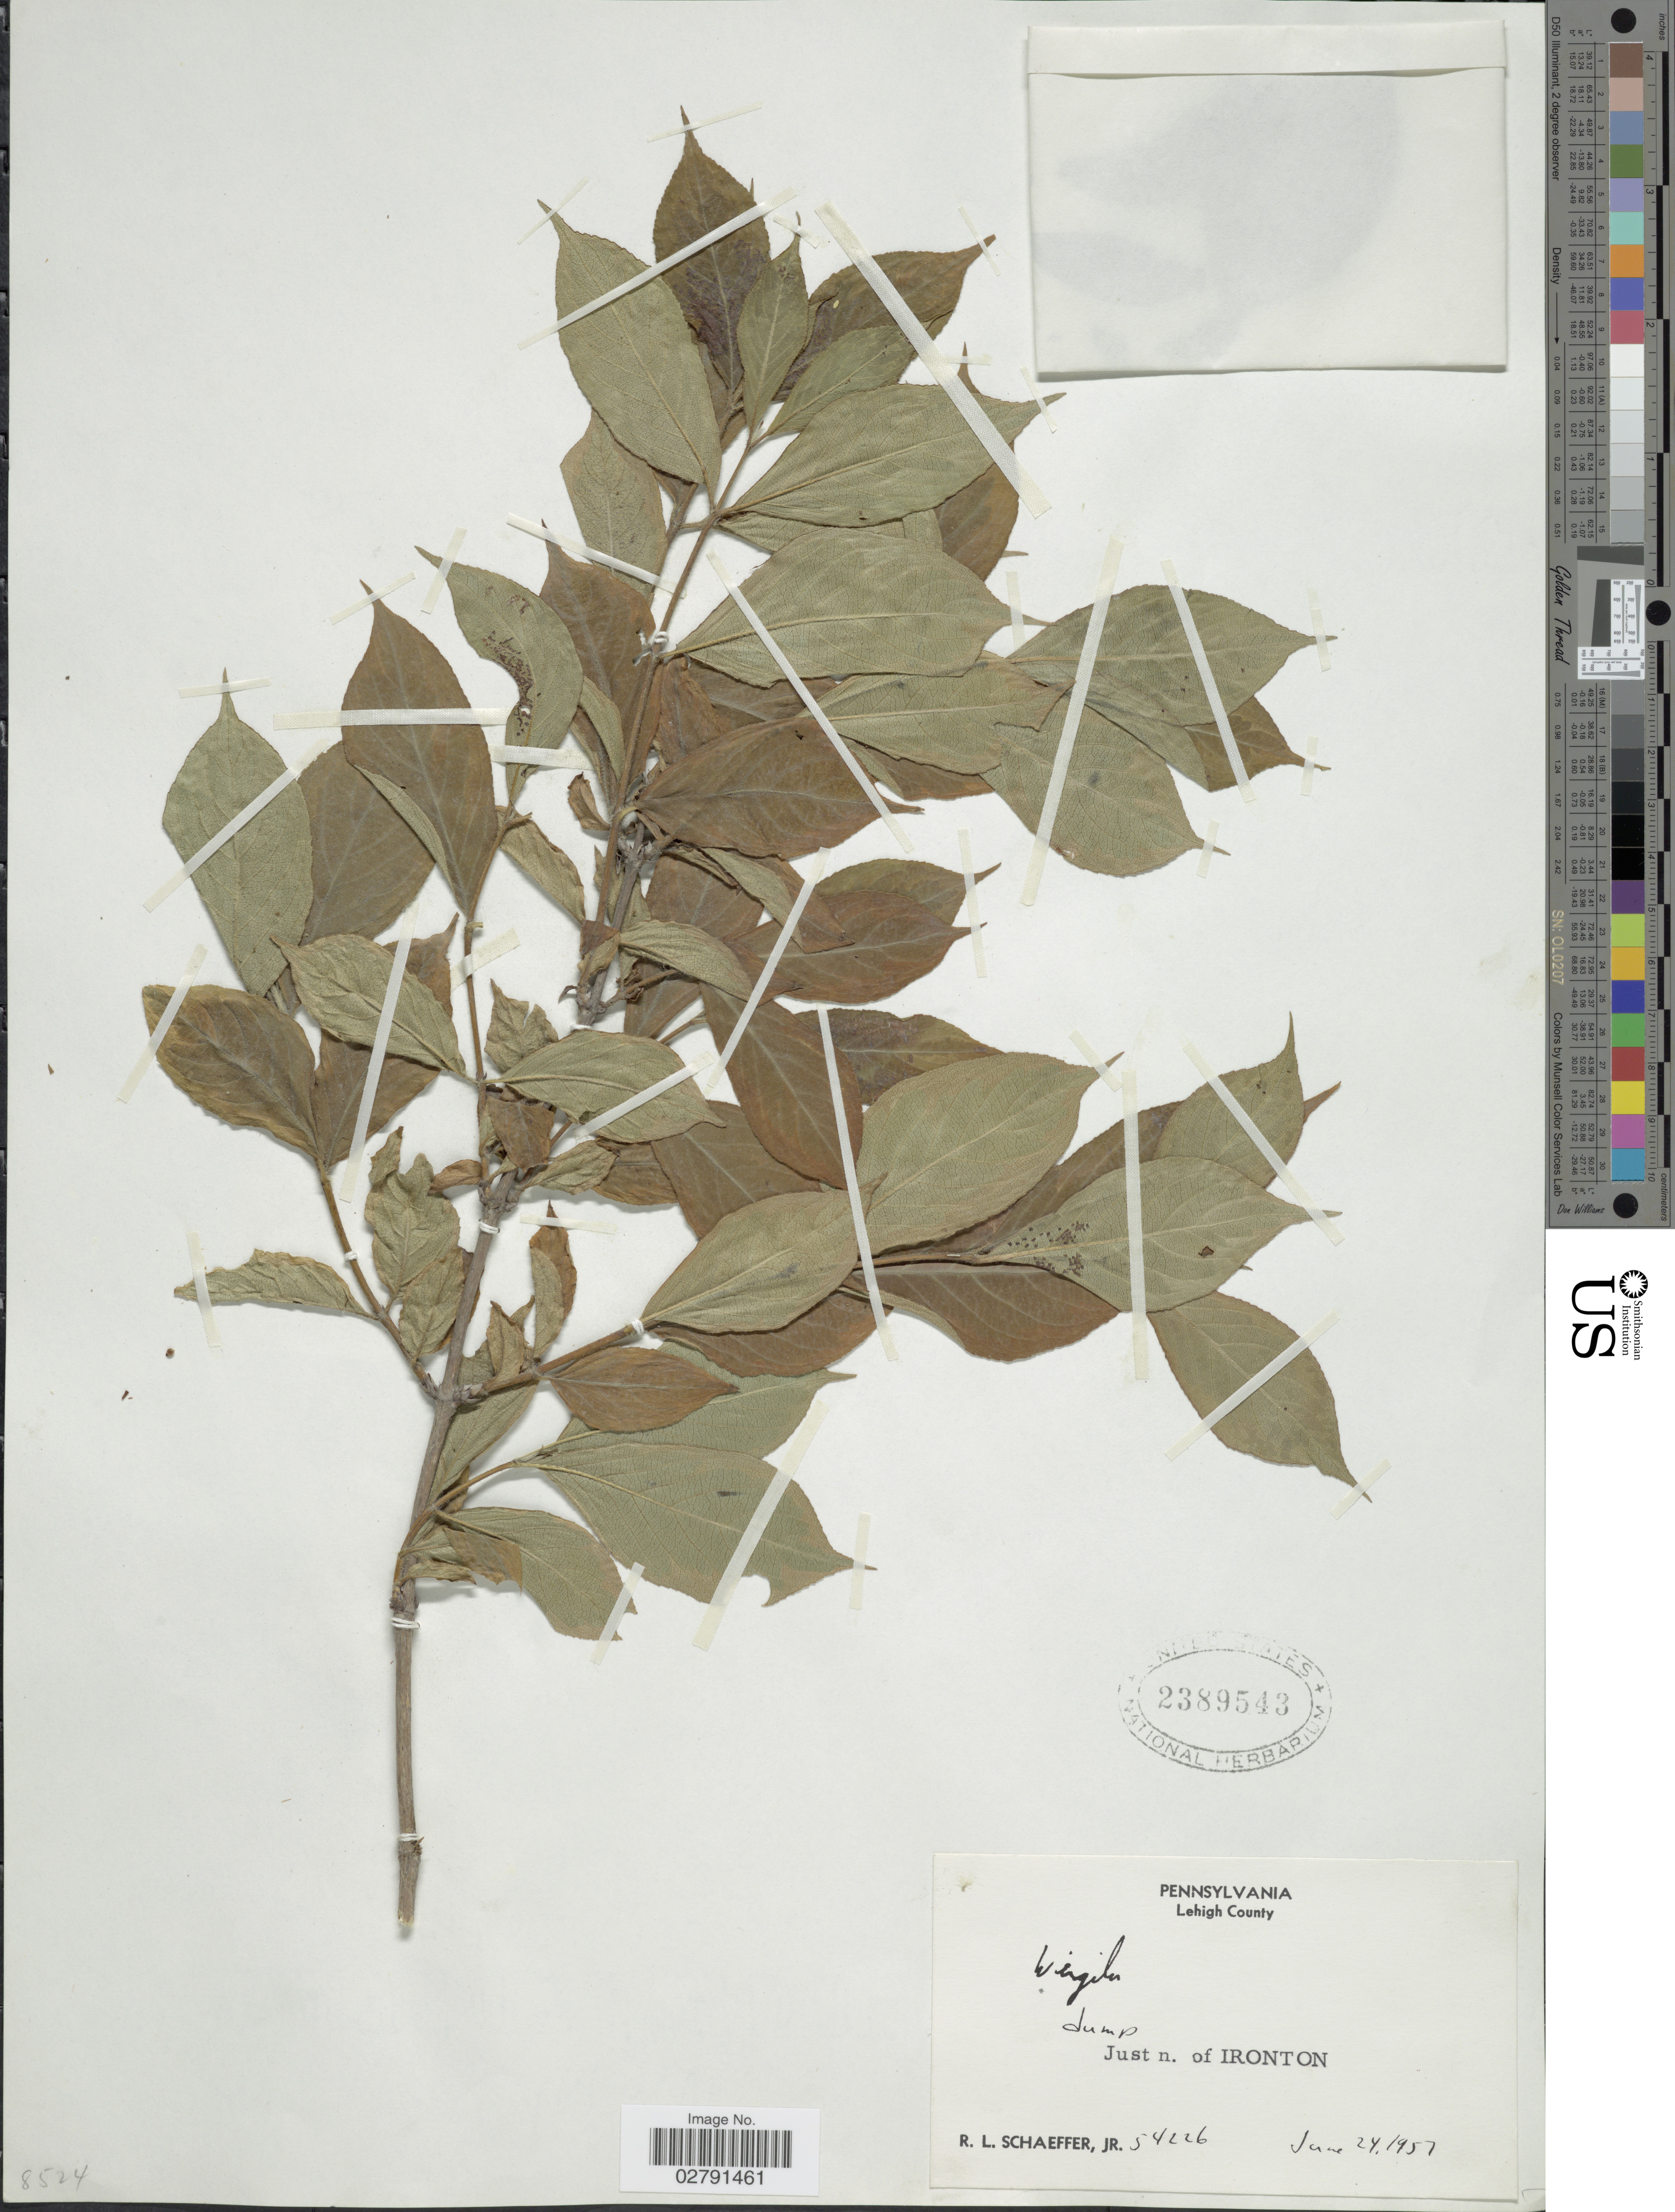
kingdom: Plantae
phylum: Tracheophyta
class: Magnoliopsida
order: Dipsacales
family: Caprifoliaceae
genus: Diervilla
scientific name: Diervilla sp.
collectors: R. L. Schaeffer Jr.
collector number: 54226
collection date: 1957-06-24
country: United States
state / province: Pennsylvania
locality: Lehigh County, Just n. of Ironton.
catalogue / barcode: US 2389543